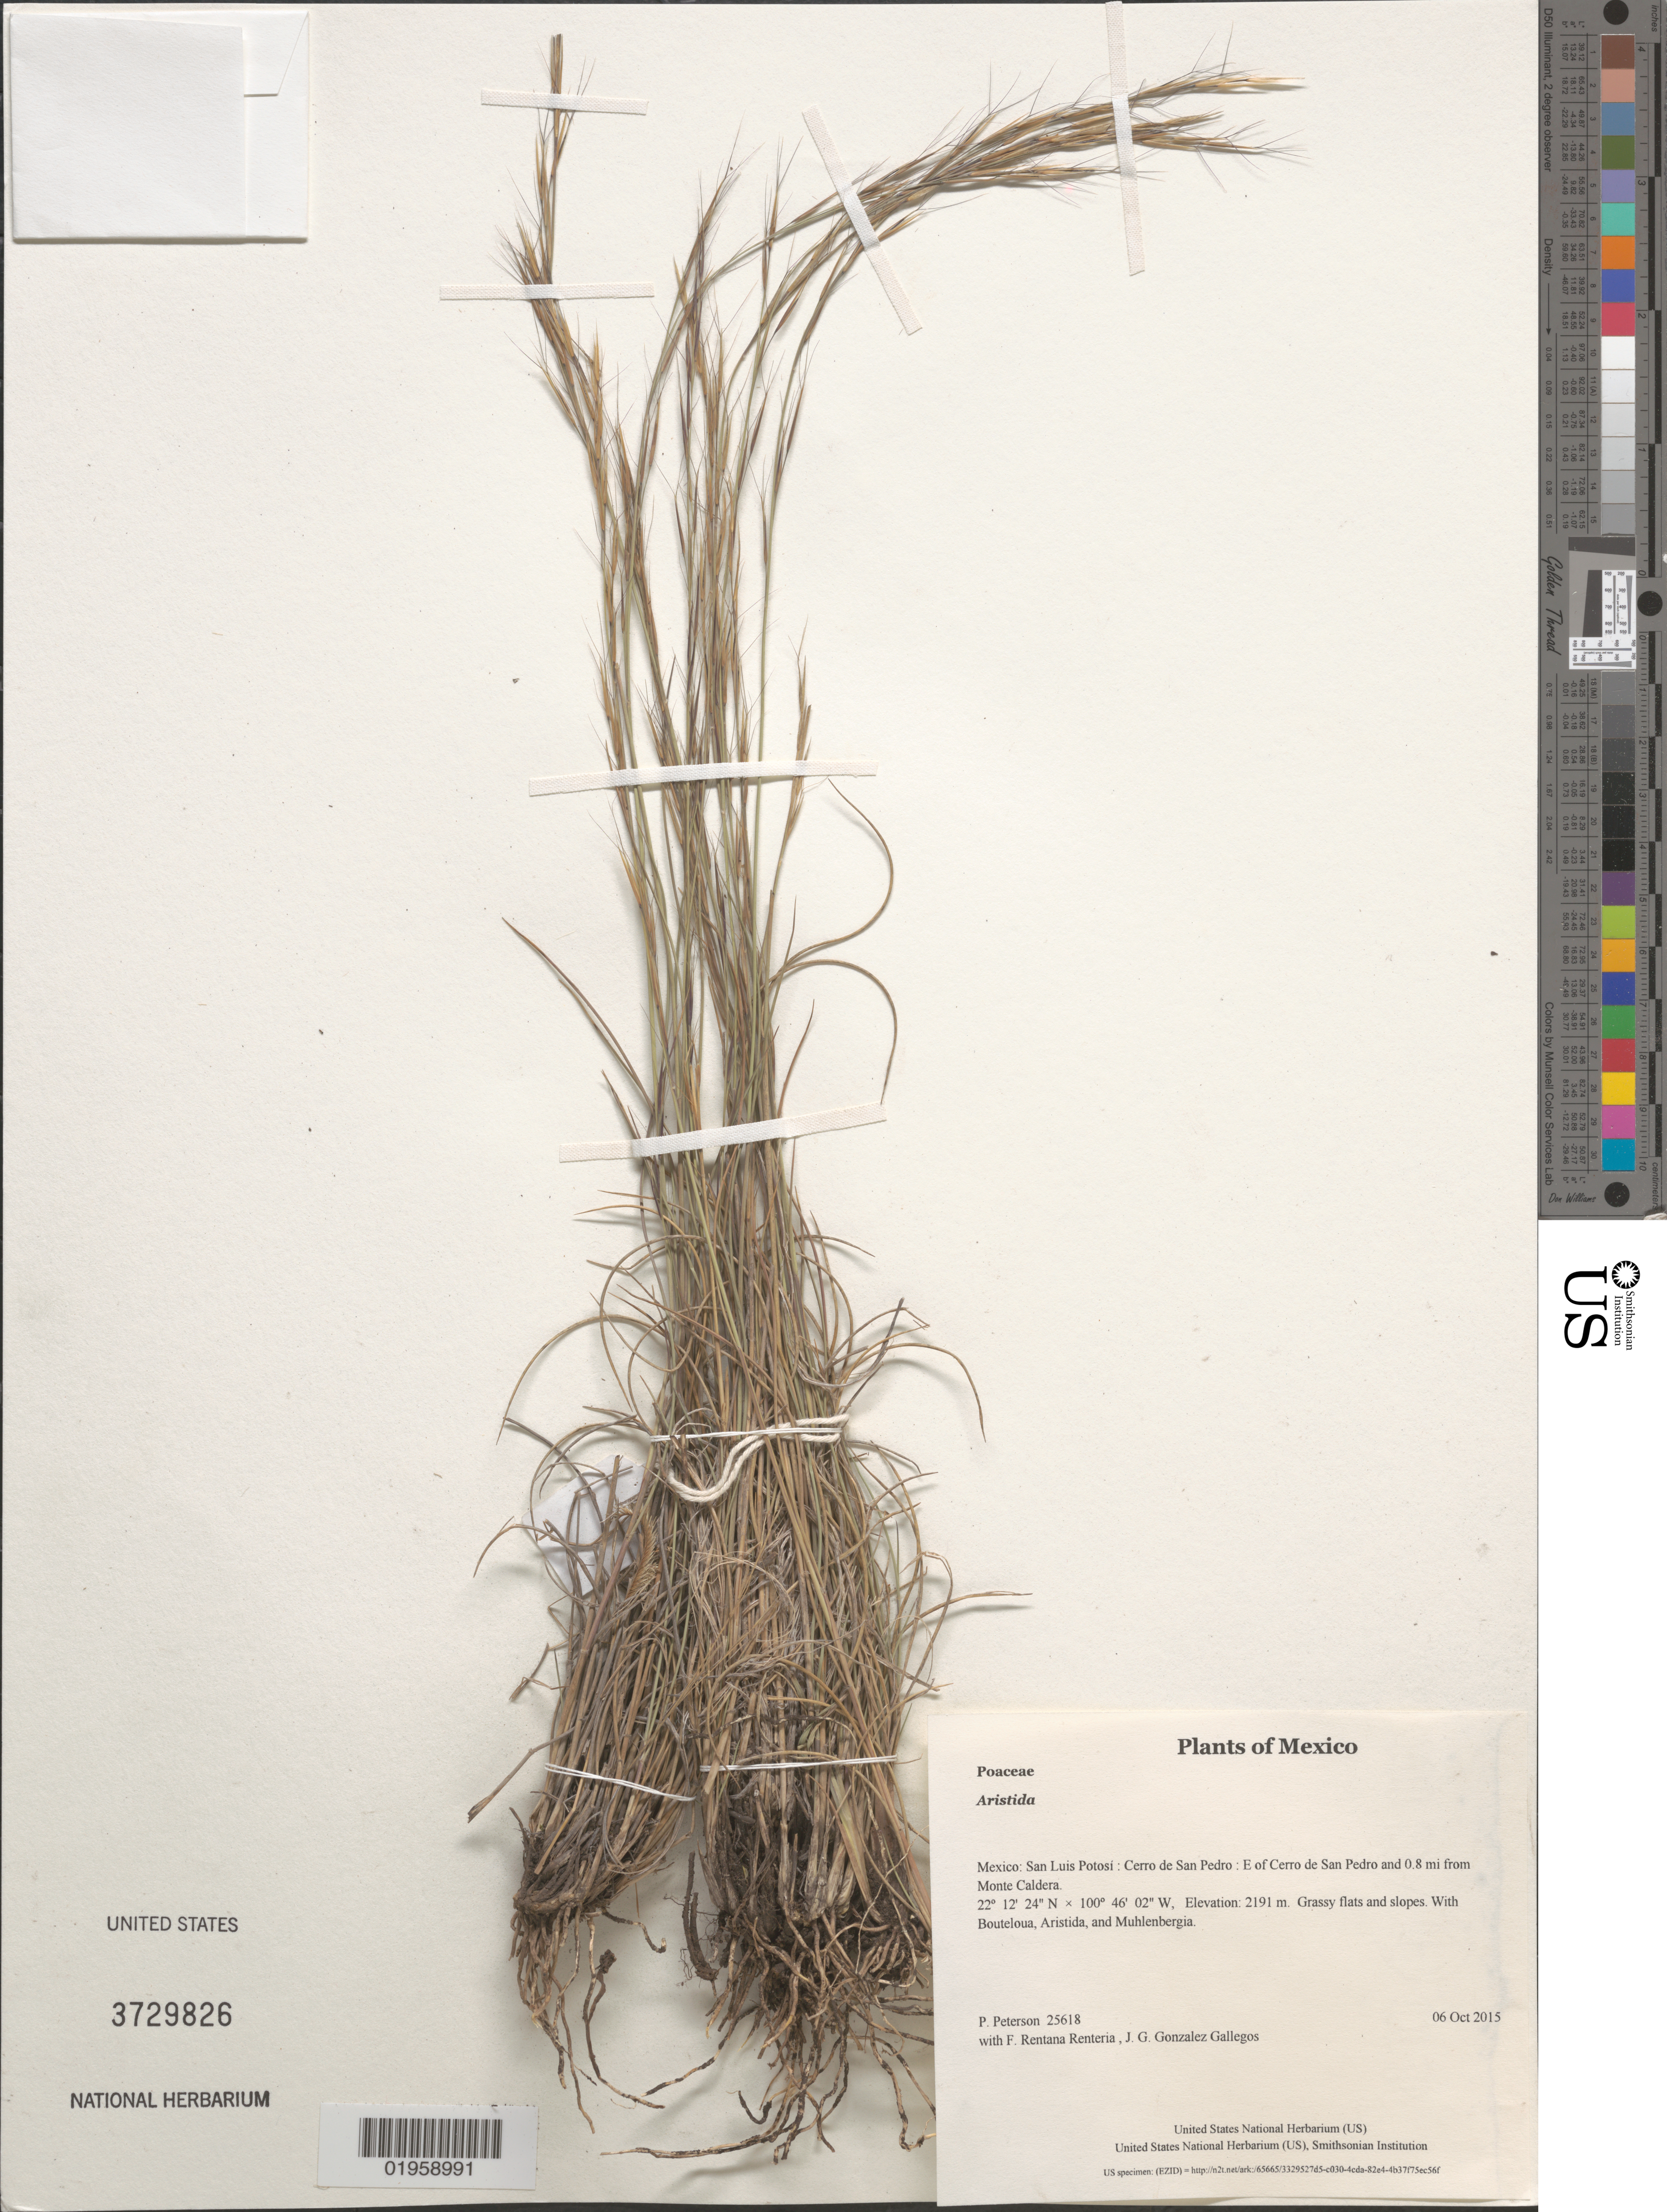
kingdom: Plantae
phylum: Tracheophyta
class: Liliopsida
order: Poales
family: Poaceae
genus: Aristida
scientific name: Aristida sp.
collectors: P. M. Peterson, F. Rentana Renteria & J. G. Gonzalez Gallegos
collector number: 25618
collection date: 2015-10-06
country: Mexico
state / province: San Luis Potosí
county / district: Cerro de San Pedro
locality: E of Cerro de San Pedro and 0.8 mi from Monte Caldera.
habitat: Grassy flats and slopes.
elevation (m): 2191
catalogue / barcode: US 3729826